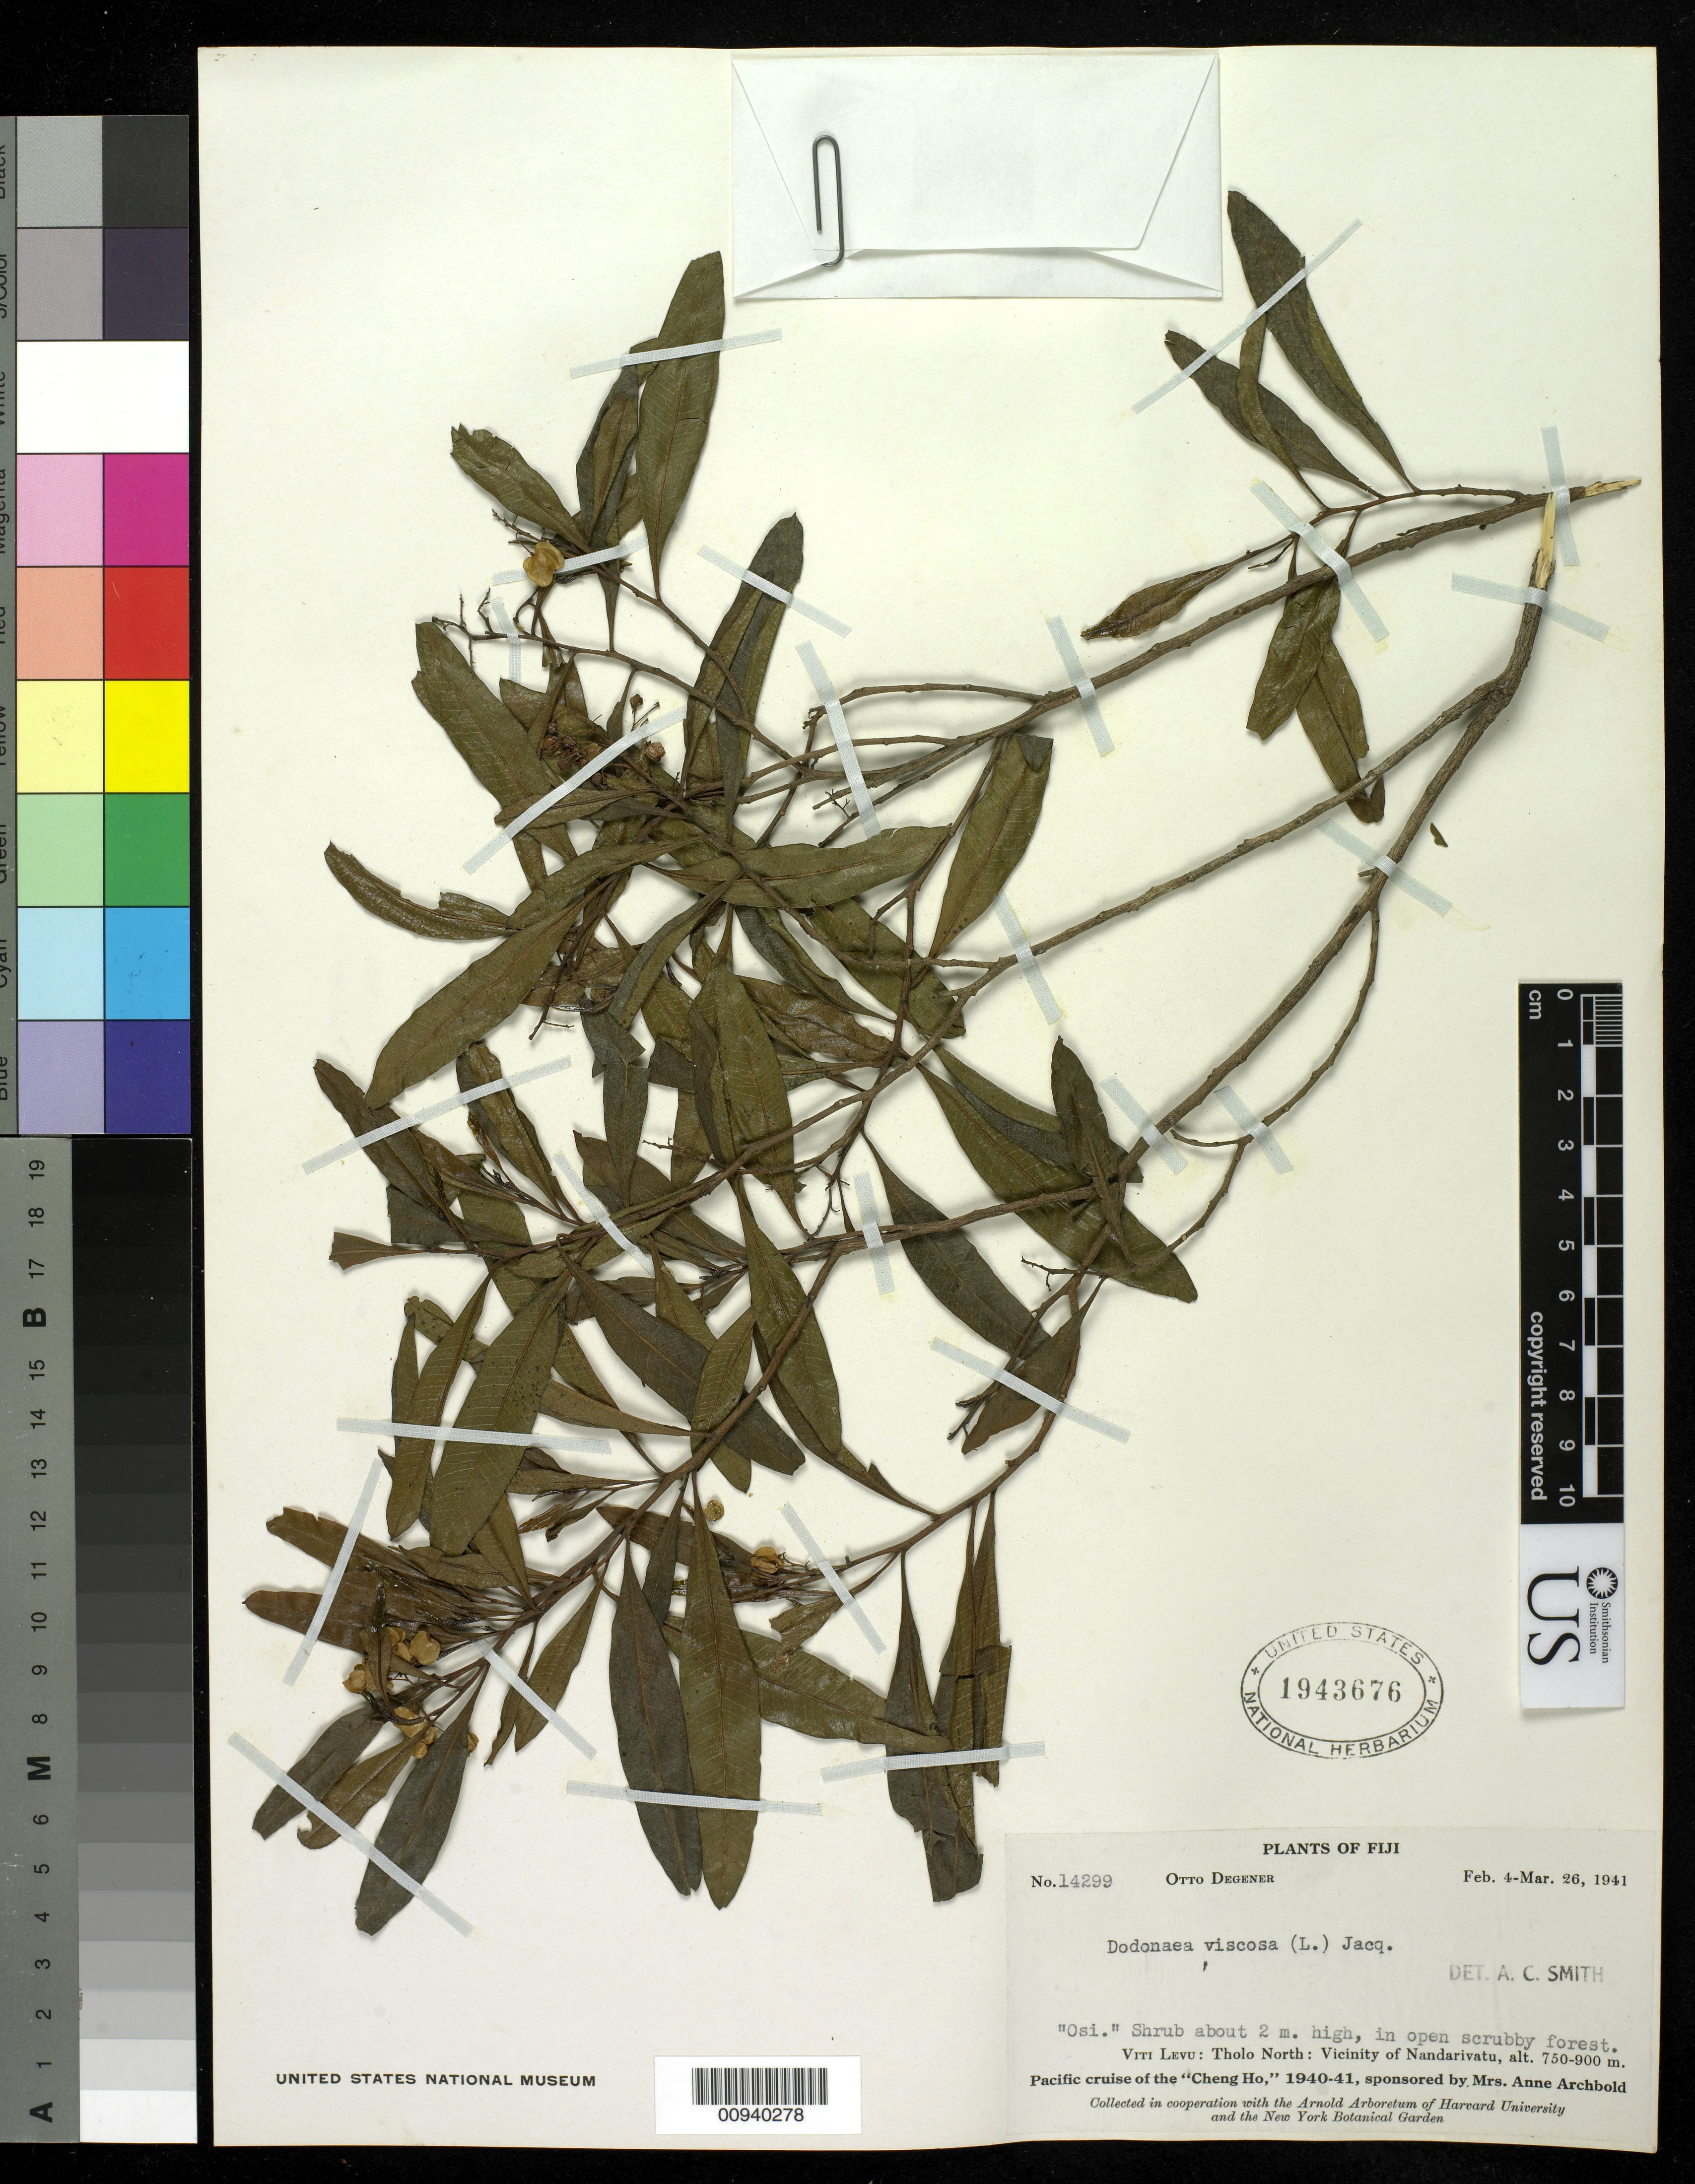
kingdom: Plantae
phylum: Tracheophyta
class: Magnoliopsida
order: Sapindales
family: Sapindaceae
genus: Dodonaea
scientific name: Dodonaea viscosa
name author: Jacq.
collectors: O. Degener & E. Ordonez.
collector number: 14299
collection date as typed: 17 Jan 1941 to 23 Jan 1941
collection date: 1941-01-17/1941-01-23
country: Fiji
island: Vanua Levu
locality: Vanu Levu: Thankaundrove: Maravu, near Salt Lake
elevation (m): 0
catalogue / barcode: US 1943676